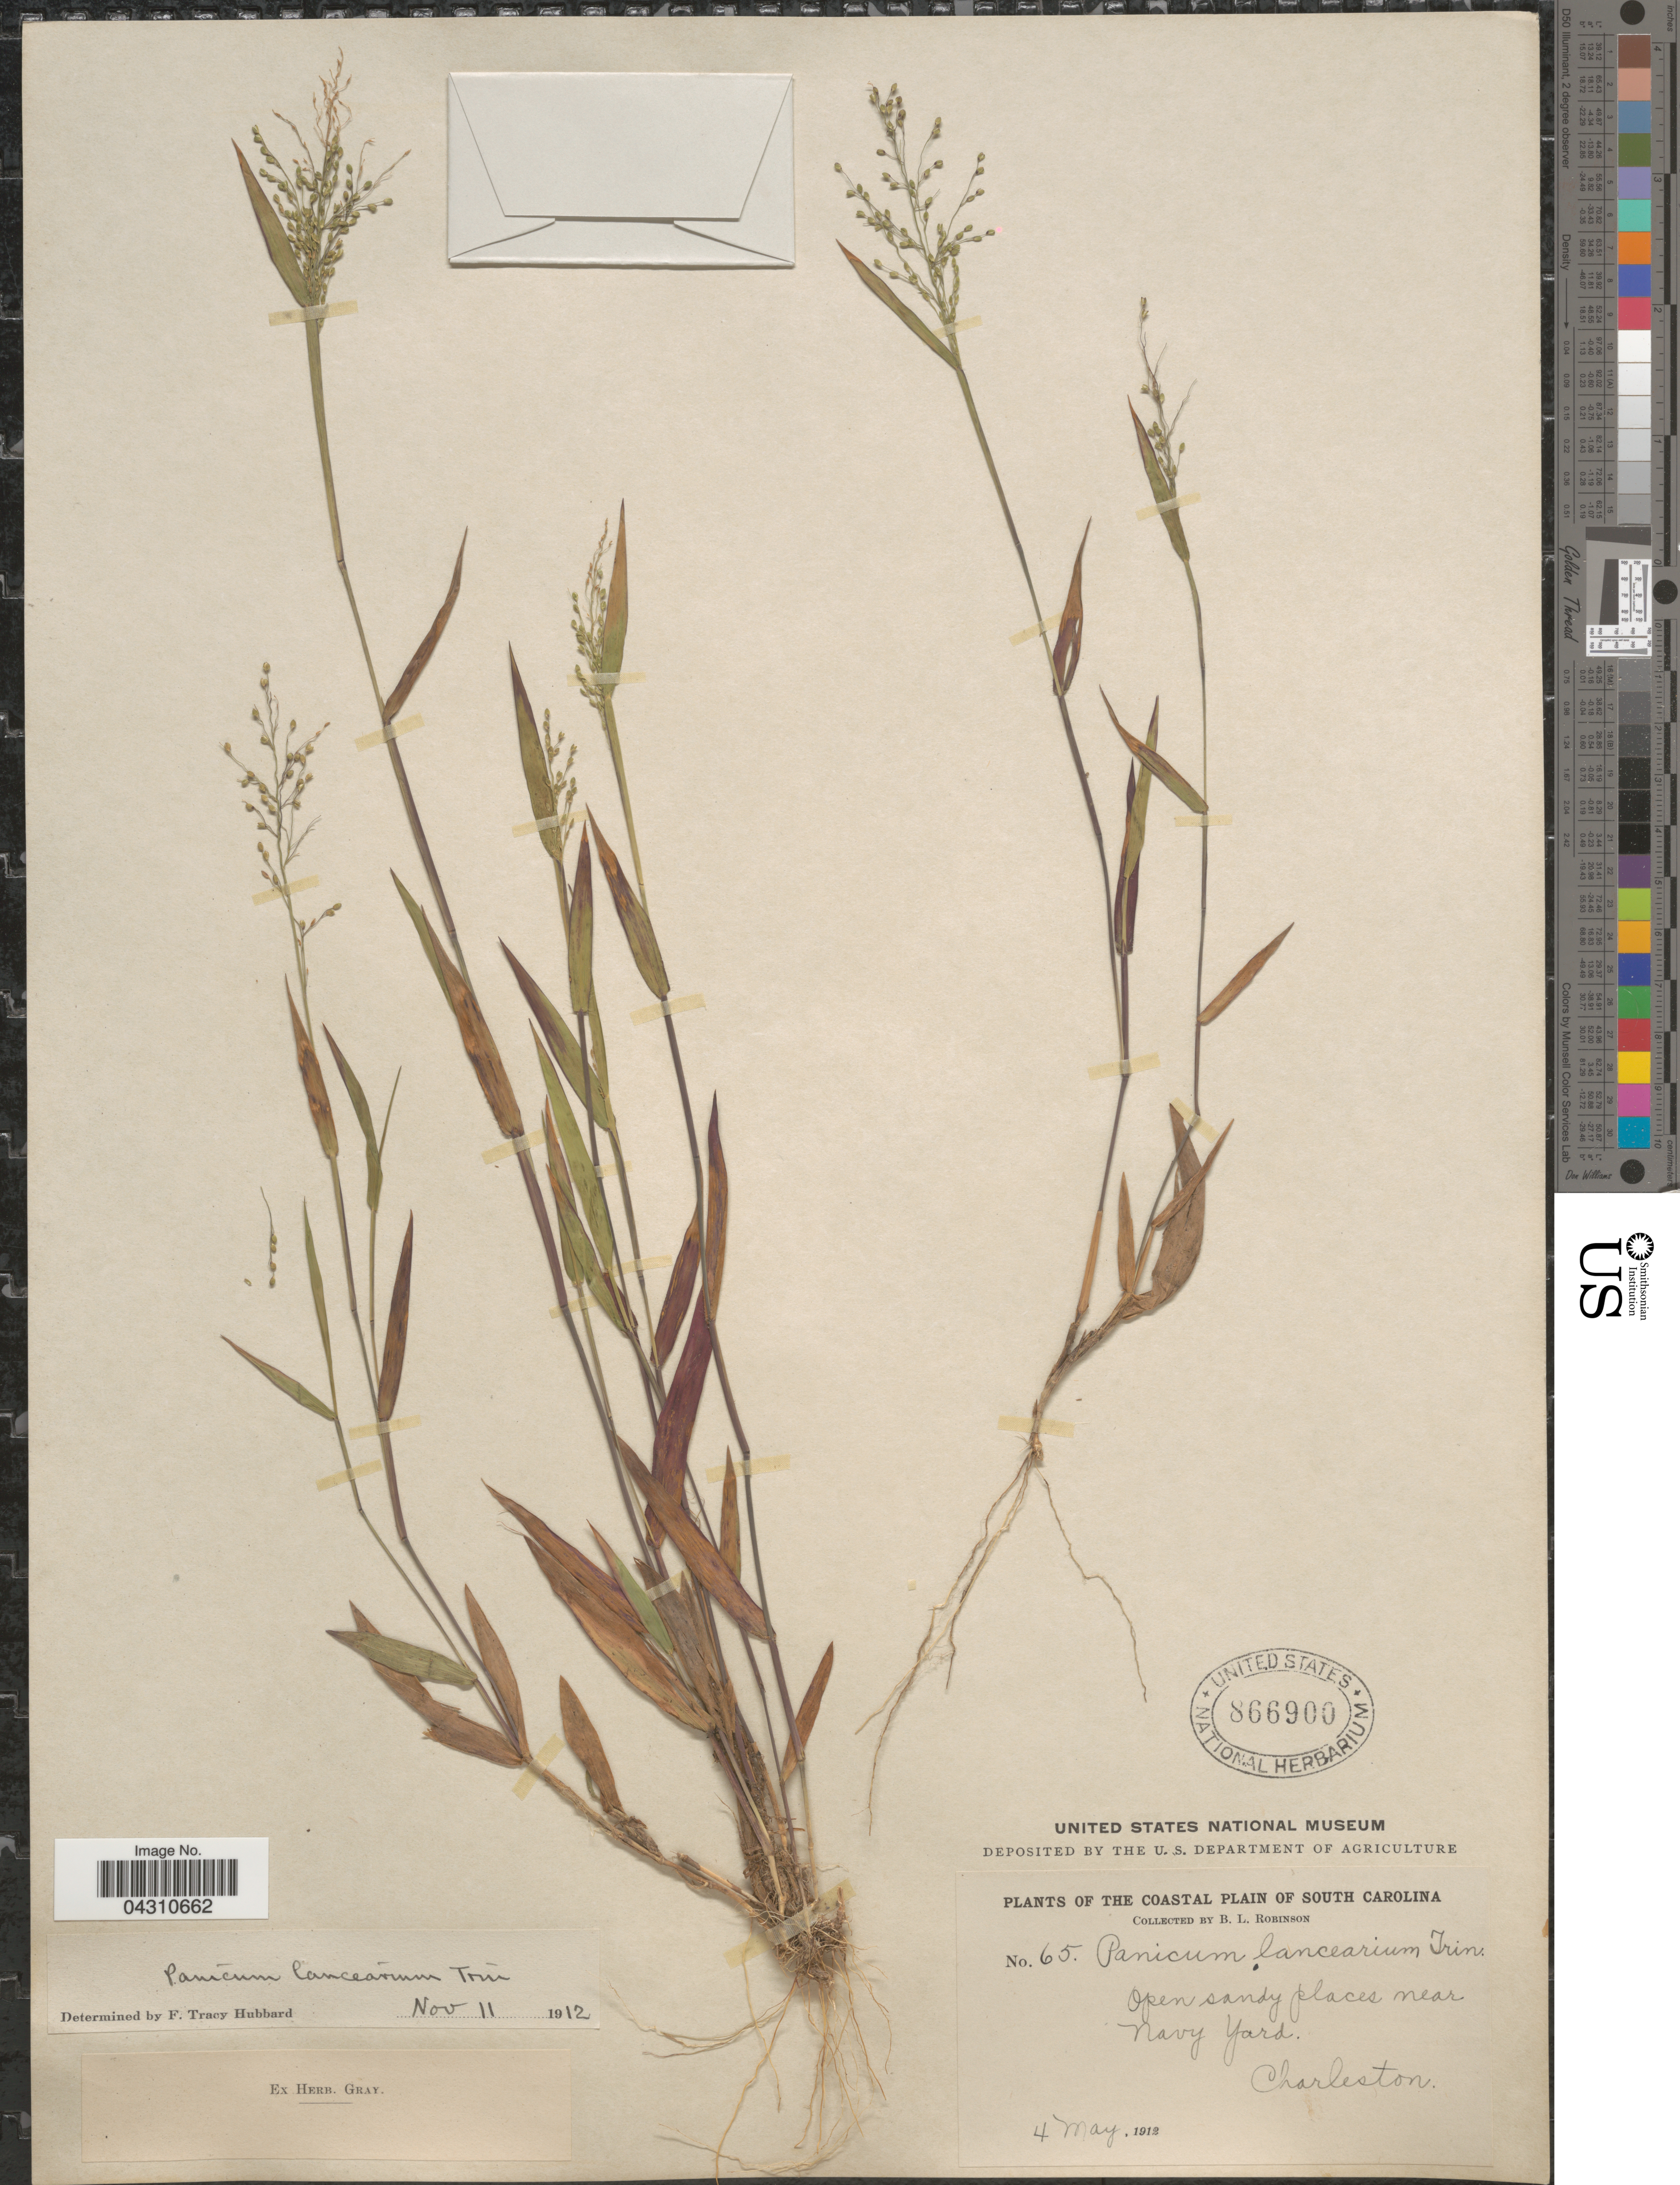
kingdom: Plantae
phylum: Tracheophyta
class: Liliopsida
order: Poales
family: Poaceae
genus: Dichanthelium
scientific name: Dichanthelium portoricense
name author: (Desv. ex Ham.) B.F. Hansen & Wunderlin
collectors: B. L. Robinson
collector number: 65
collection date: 1912-05-04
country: United States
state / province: South Carolina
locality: The Coastal Plain of South Carolina. Open sandy places near Navy Yard. Charleston.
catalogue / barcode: US 866900